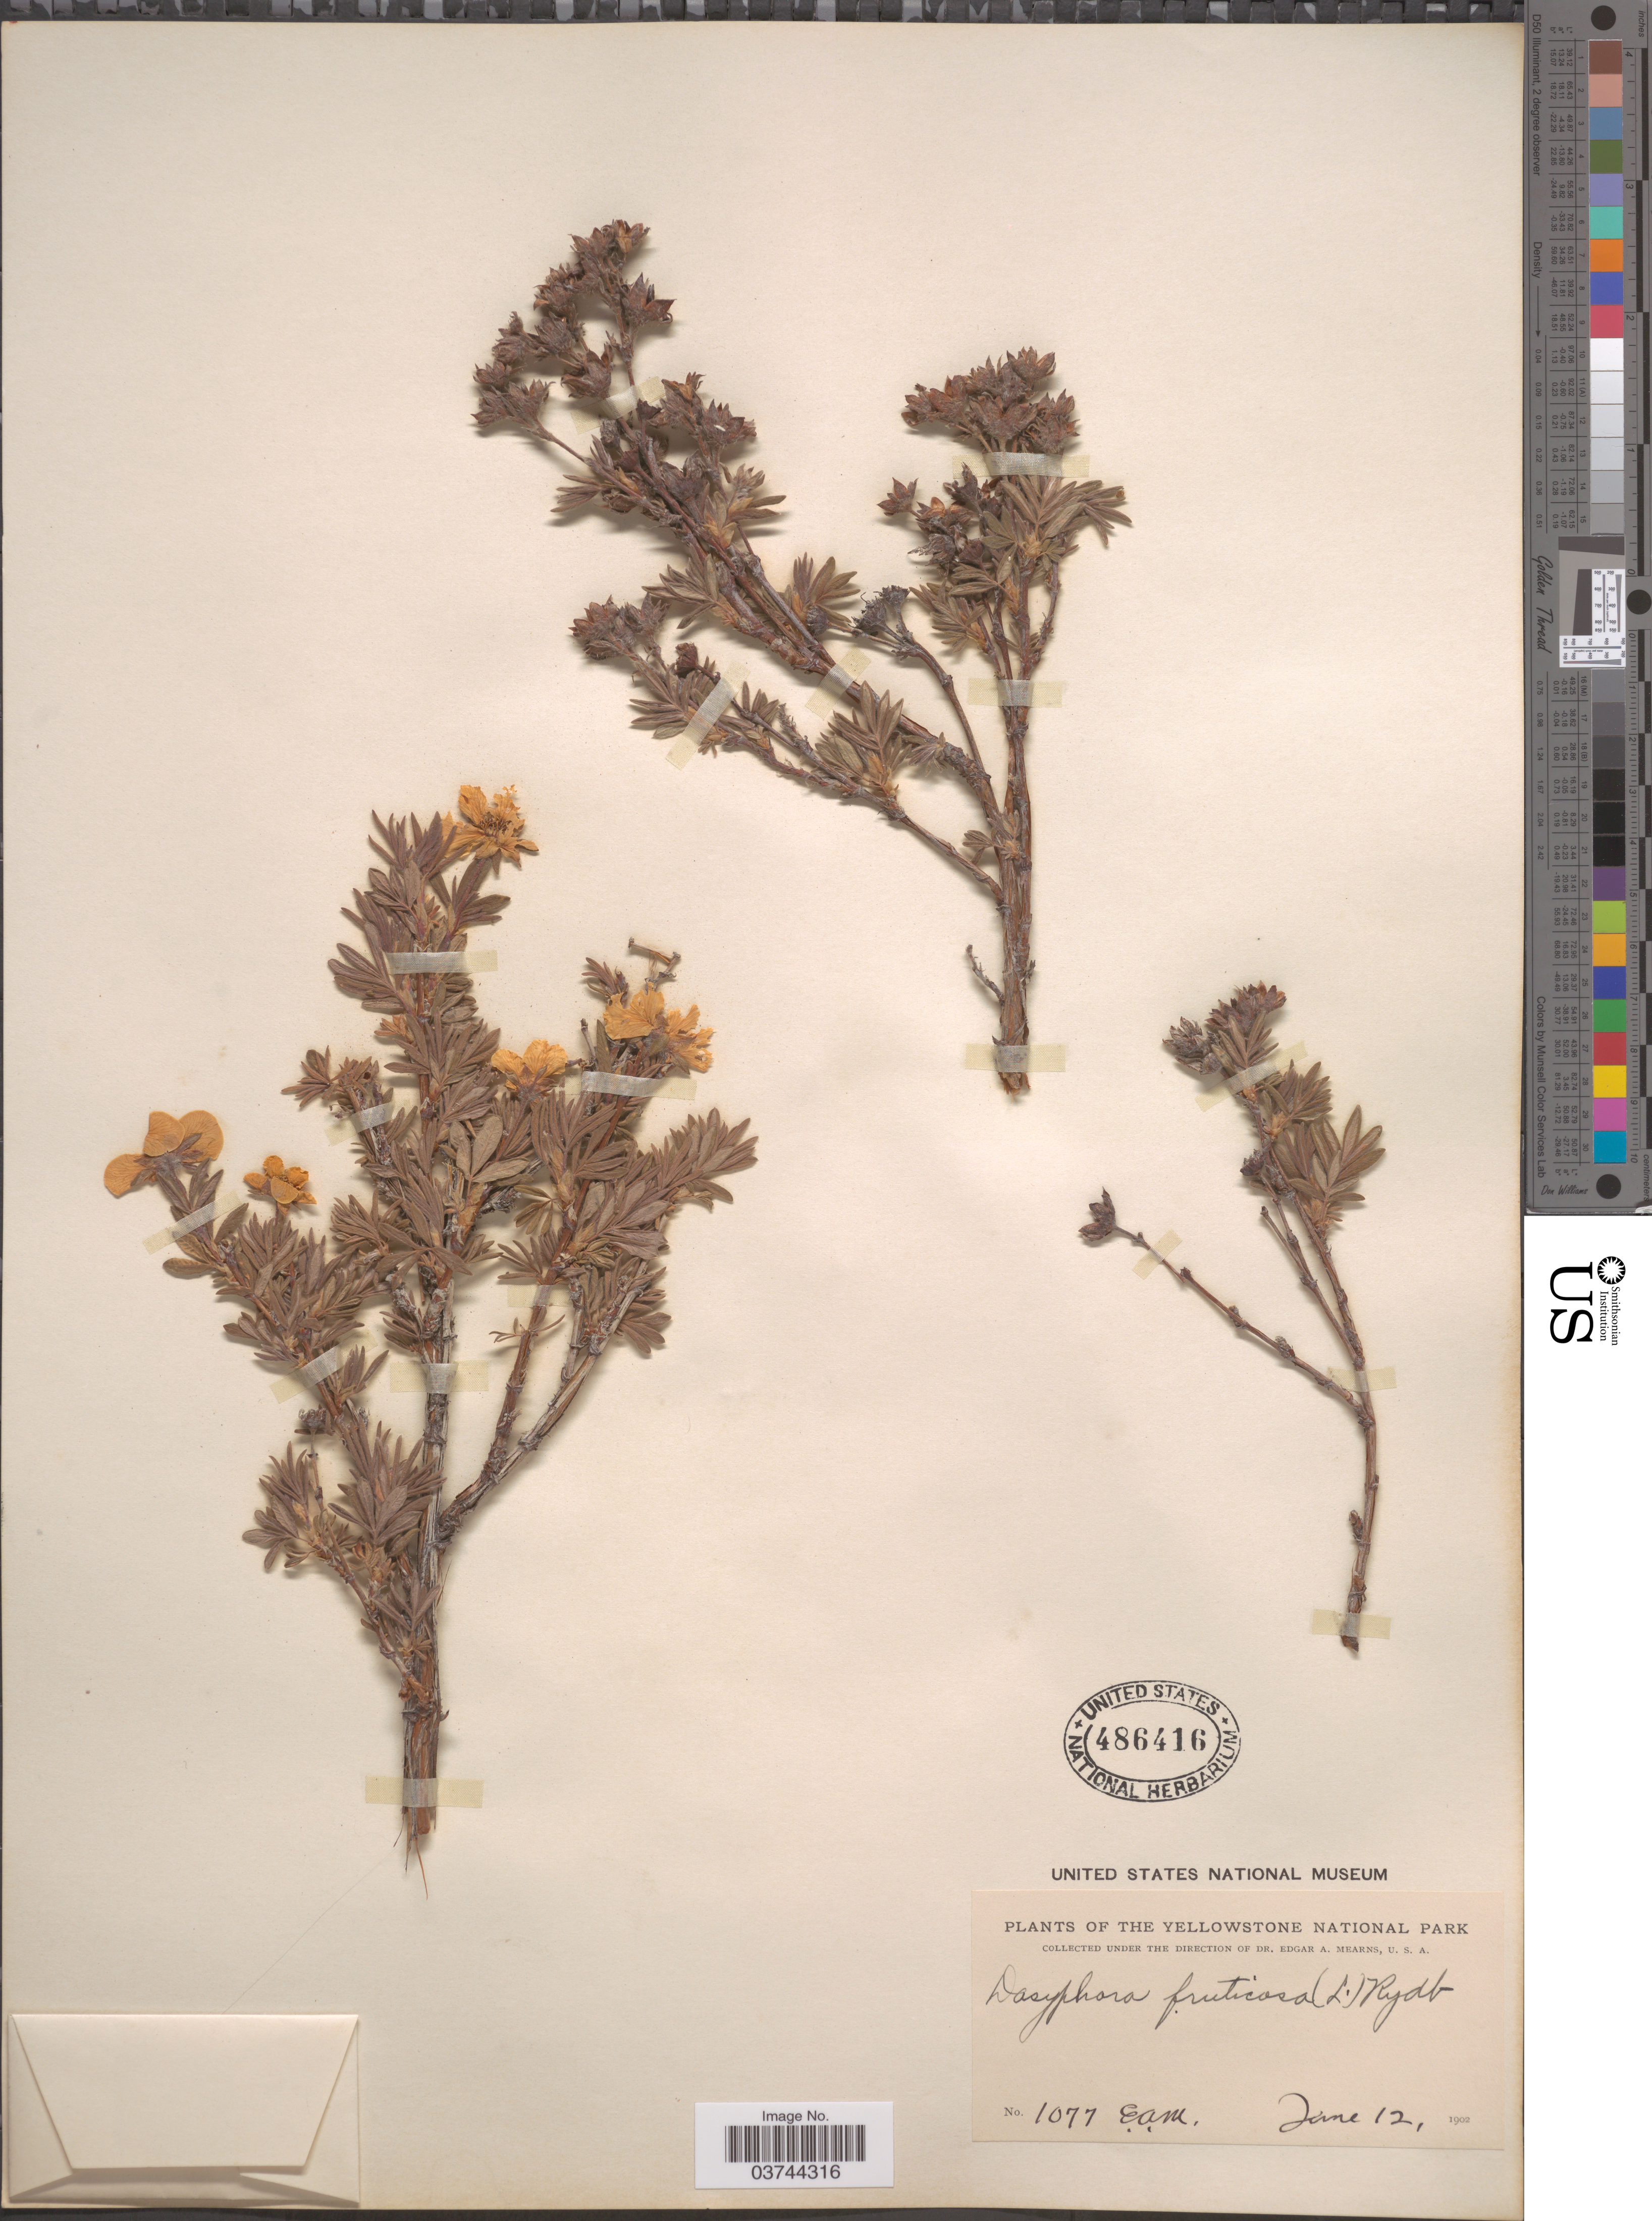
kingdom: Plantae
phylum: Tracheophyta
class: Magnoliopsida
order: Rosales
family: Rosaceae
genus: Dasiphora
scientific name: Dasiphora fruticosa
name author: (L.) Rydb.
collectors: E. A. Mearns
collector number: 1077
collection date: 1902-06-12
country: United States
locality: The Yellowstone National Park.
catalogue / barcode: US 486416